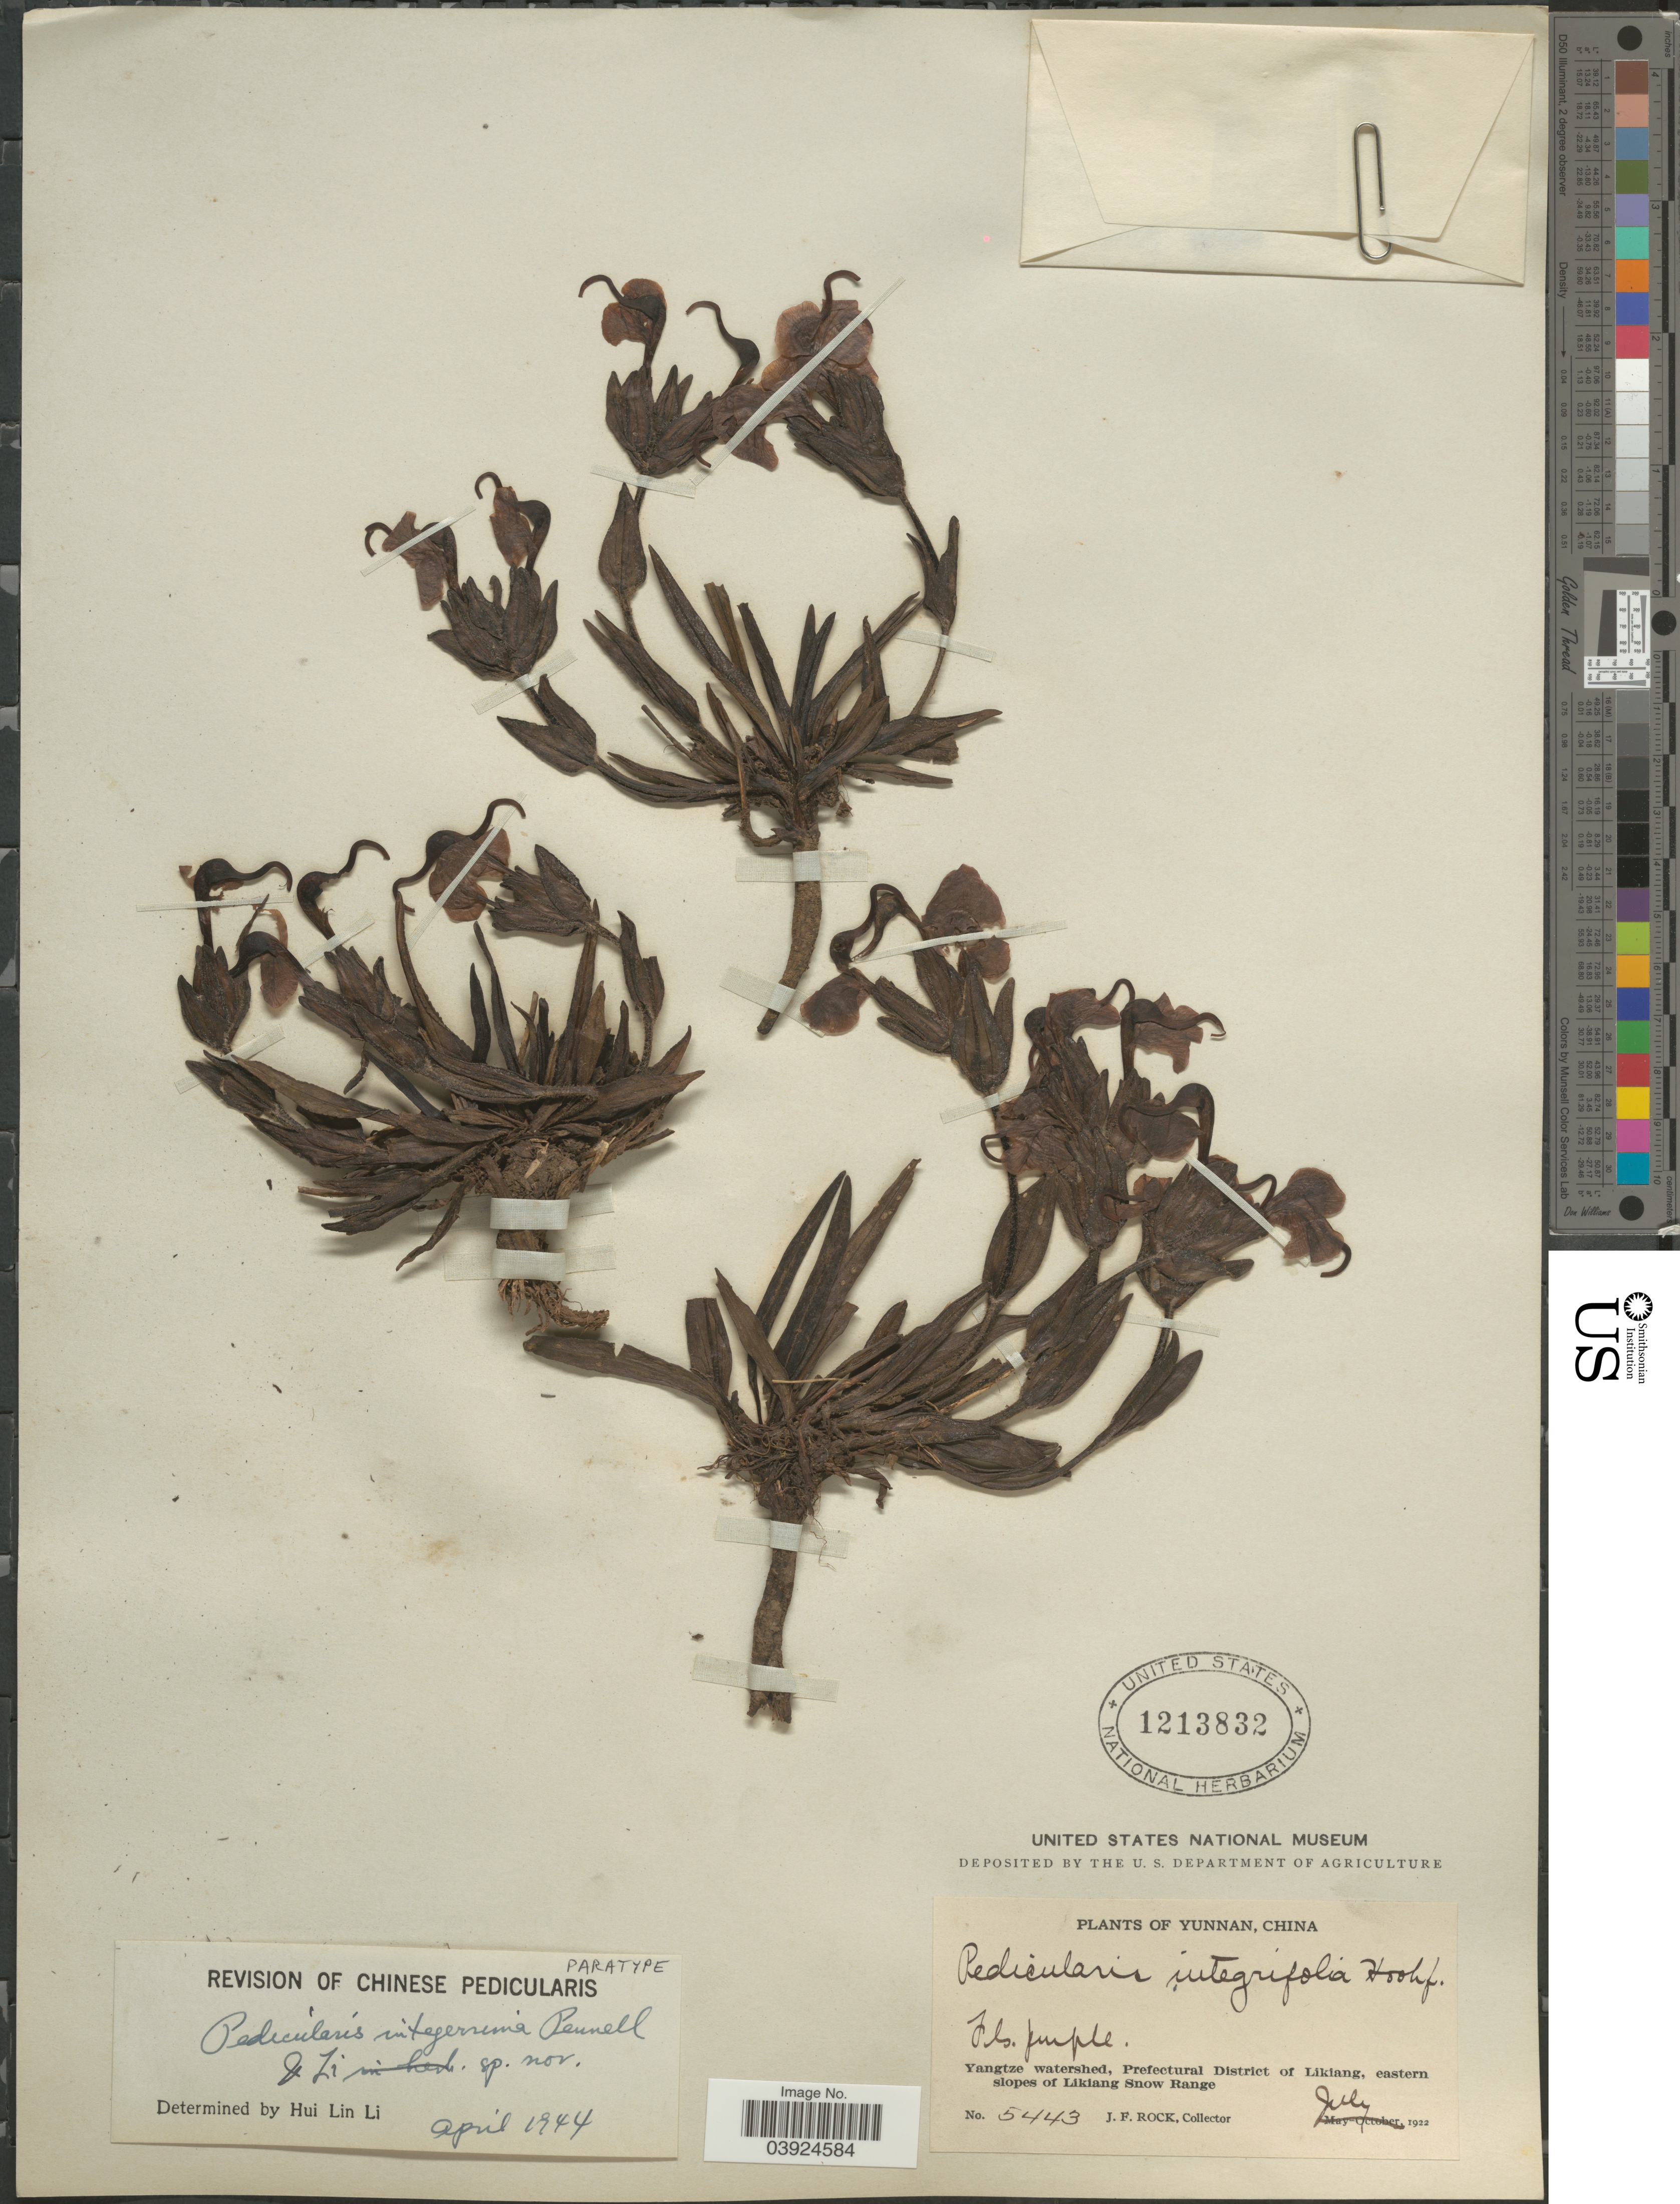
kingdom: Plantae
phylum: Tracheophyta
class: Magnoliopsida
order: Lamiales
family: Orobanchaceae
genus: Pedicularis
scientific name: Pedicularis integerrima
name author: Pennell & H.L. Li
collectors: J. Rock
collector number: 5443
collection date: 1922-07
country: China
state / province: Yunnan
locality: Yangtze watershed, Prefectural District of Likiang, eastern slopes of Likiang Snow Range.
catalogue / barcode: US 1213832